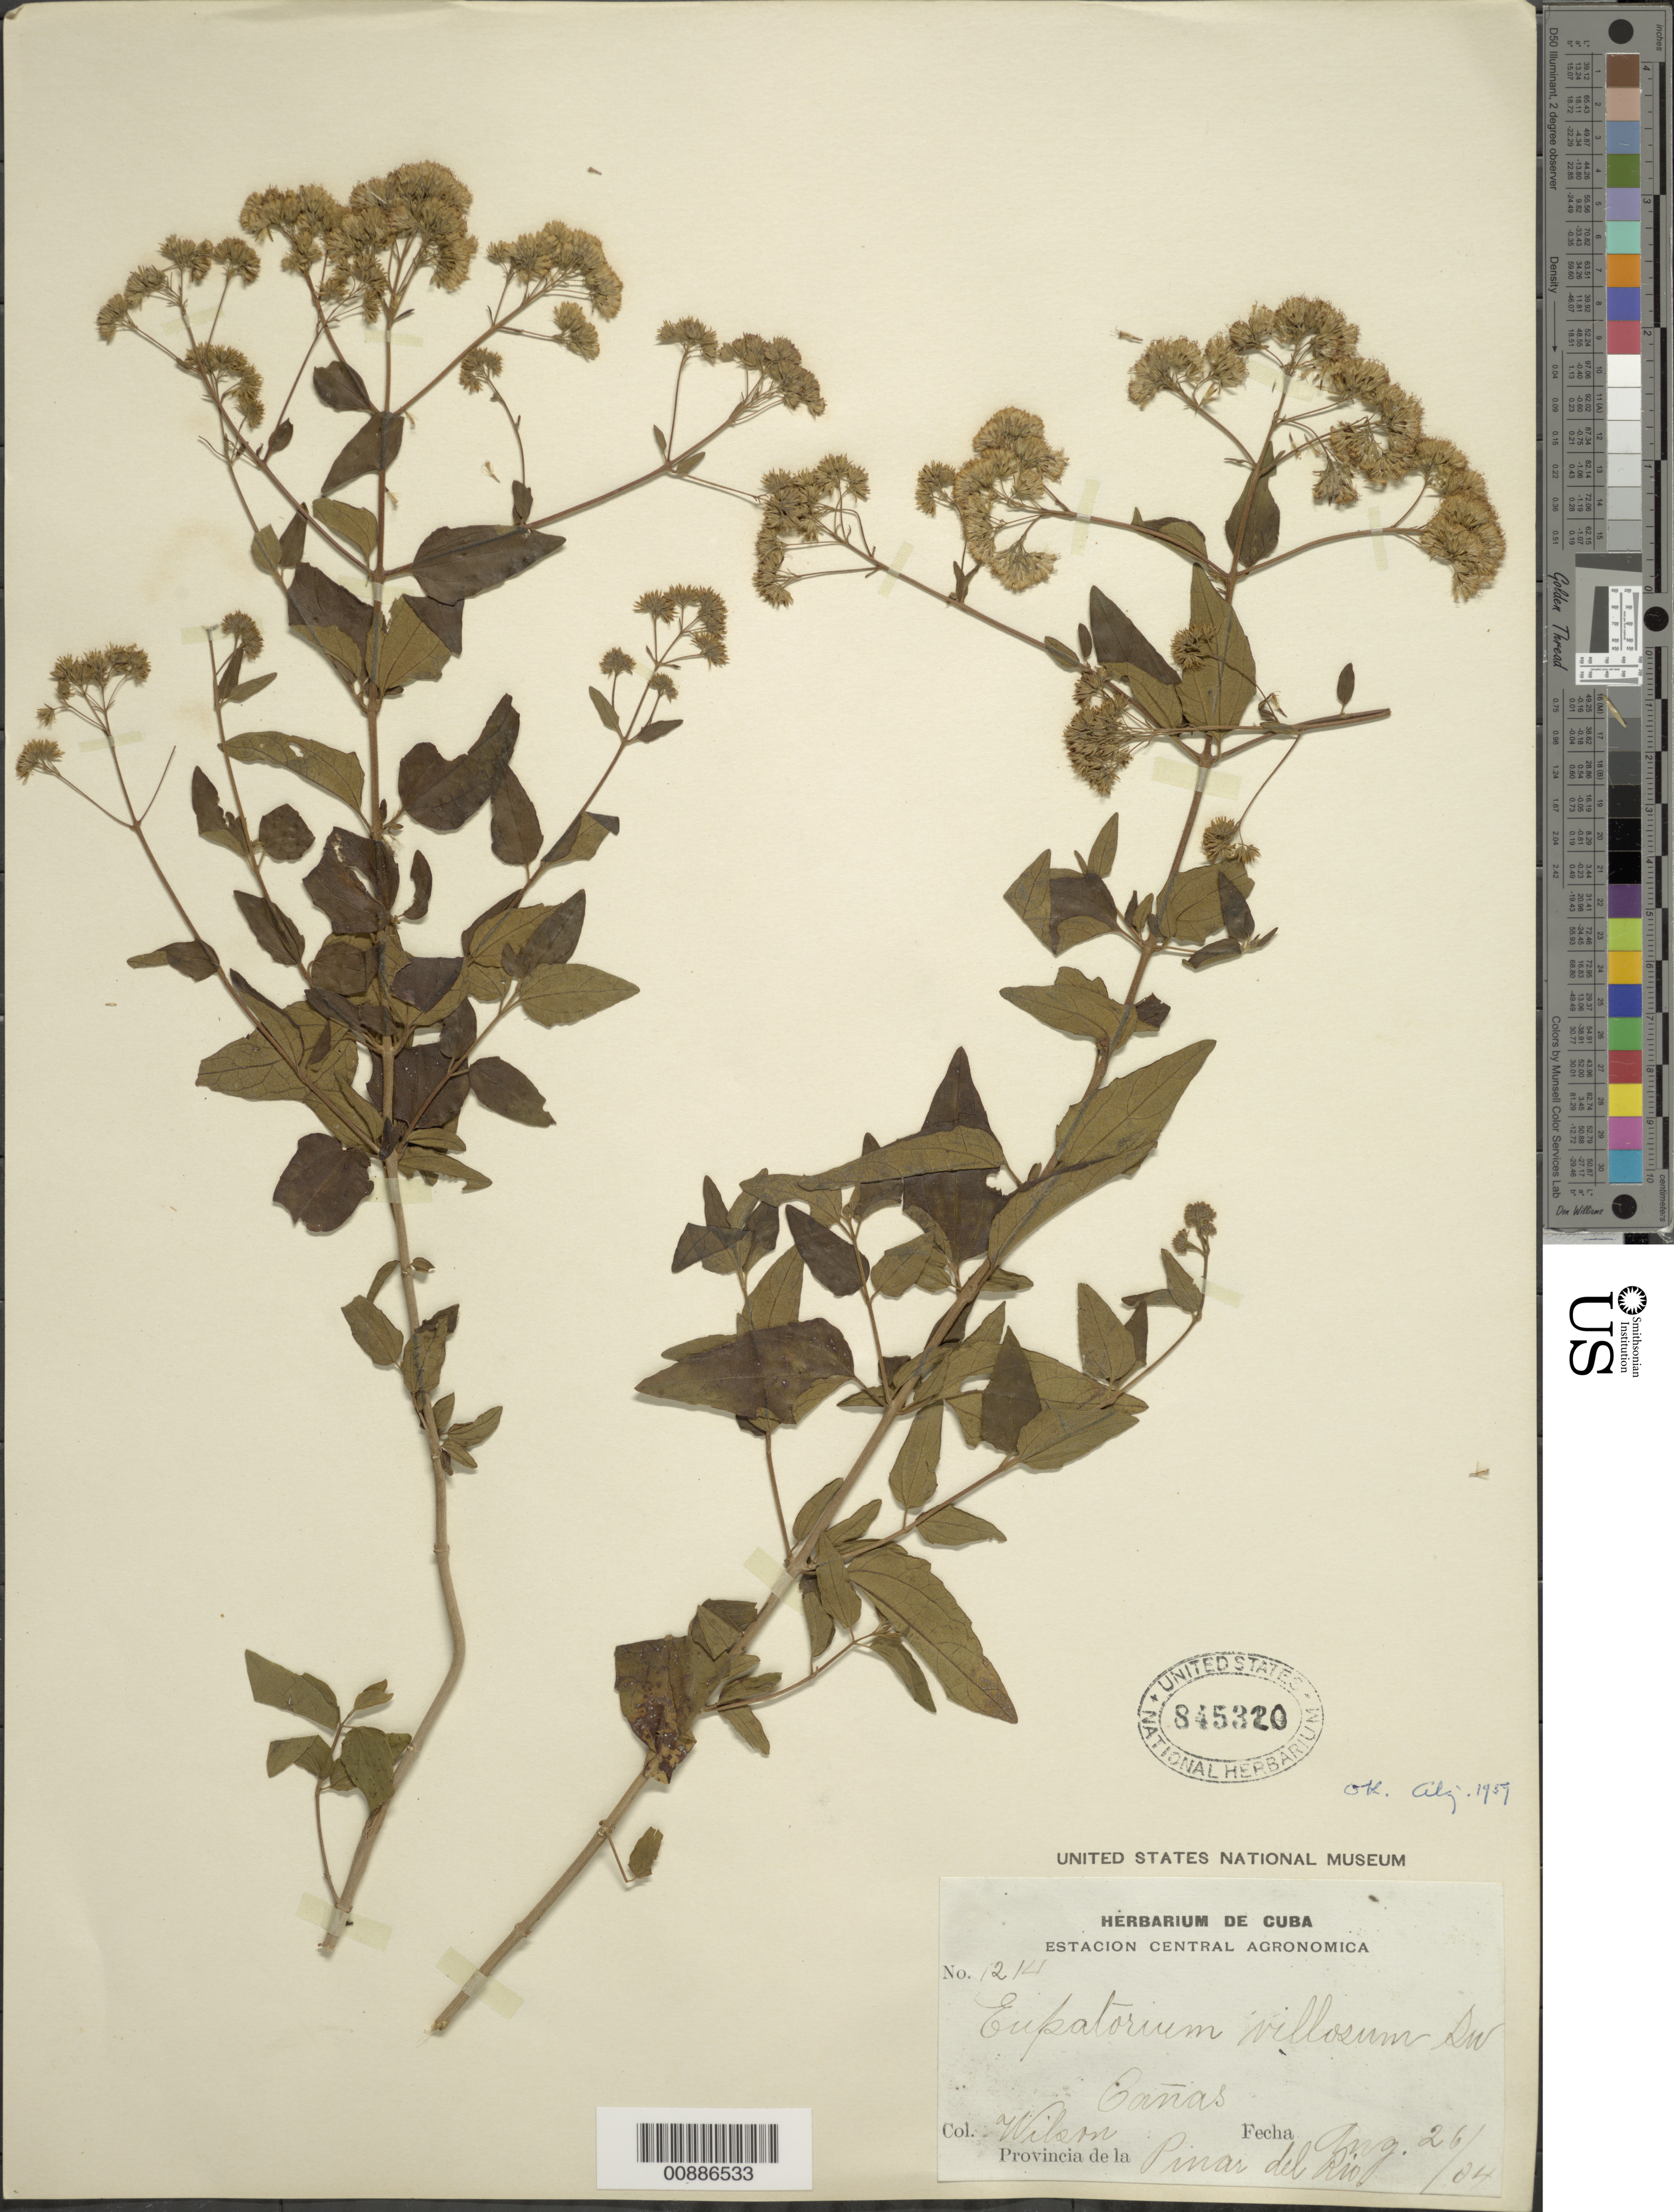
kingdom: Plantae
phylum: Tracheophyta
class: Magnoliopsida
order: Asterales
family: Asteraceae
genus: Koanophyllon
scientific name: Koanophyllon villosum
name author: (Sw.) R.M. King & H. Rob.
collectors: -- Wilson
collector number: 1214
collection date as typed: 26 Aug 1904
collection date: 1904-08-26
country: Cuba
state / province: Pinar del Río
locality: Cañas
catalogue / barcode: US 845320